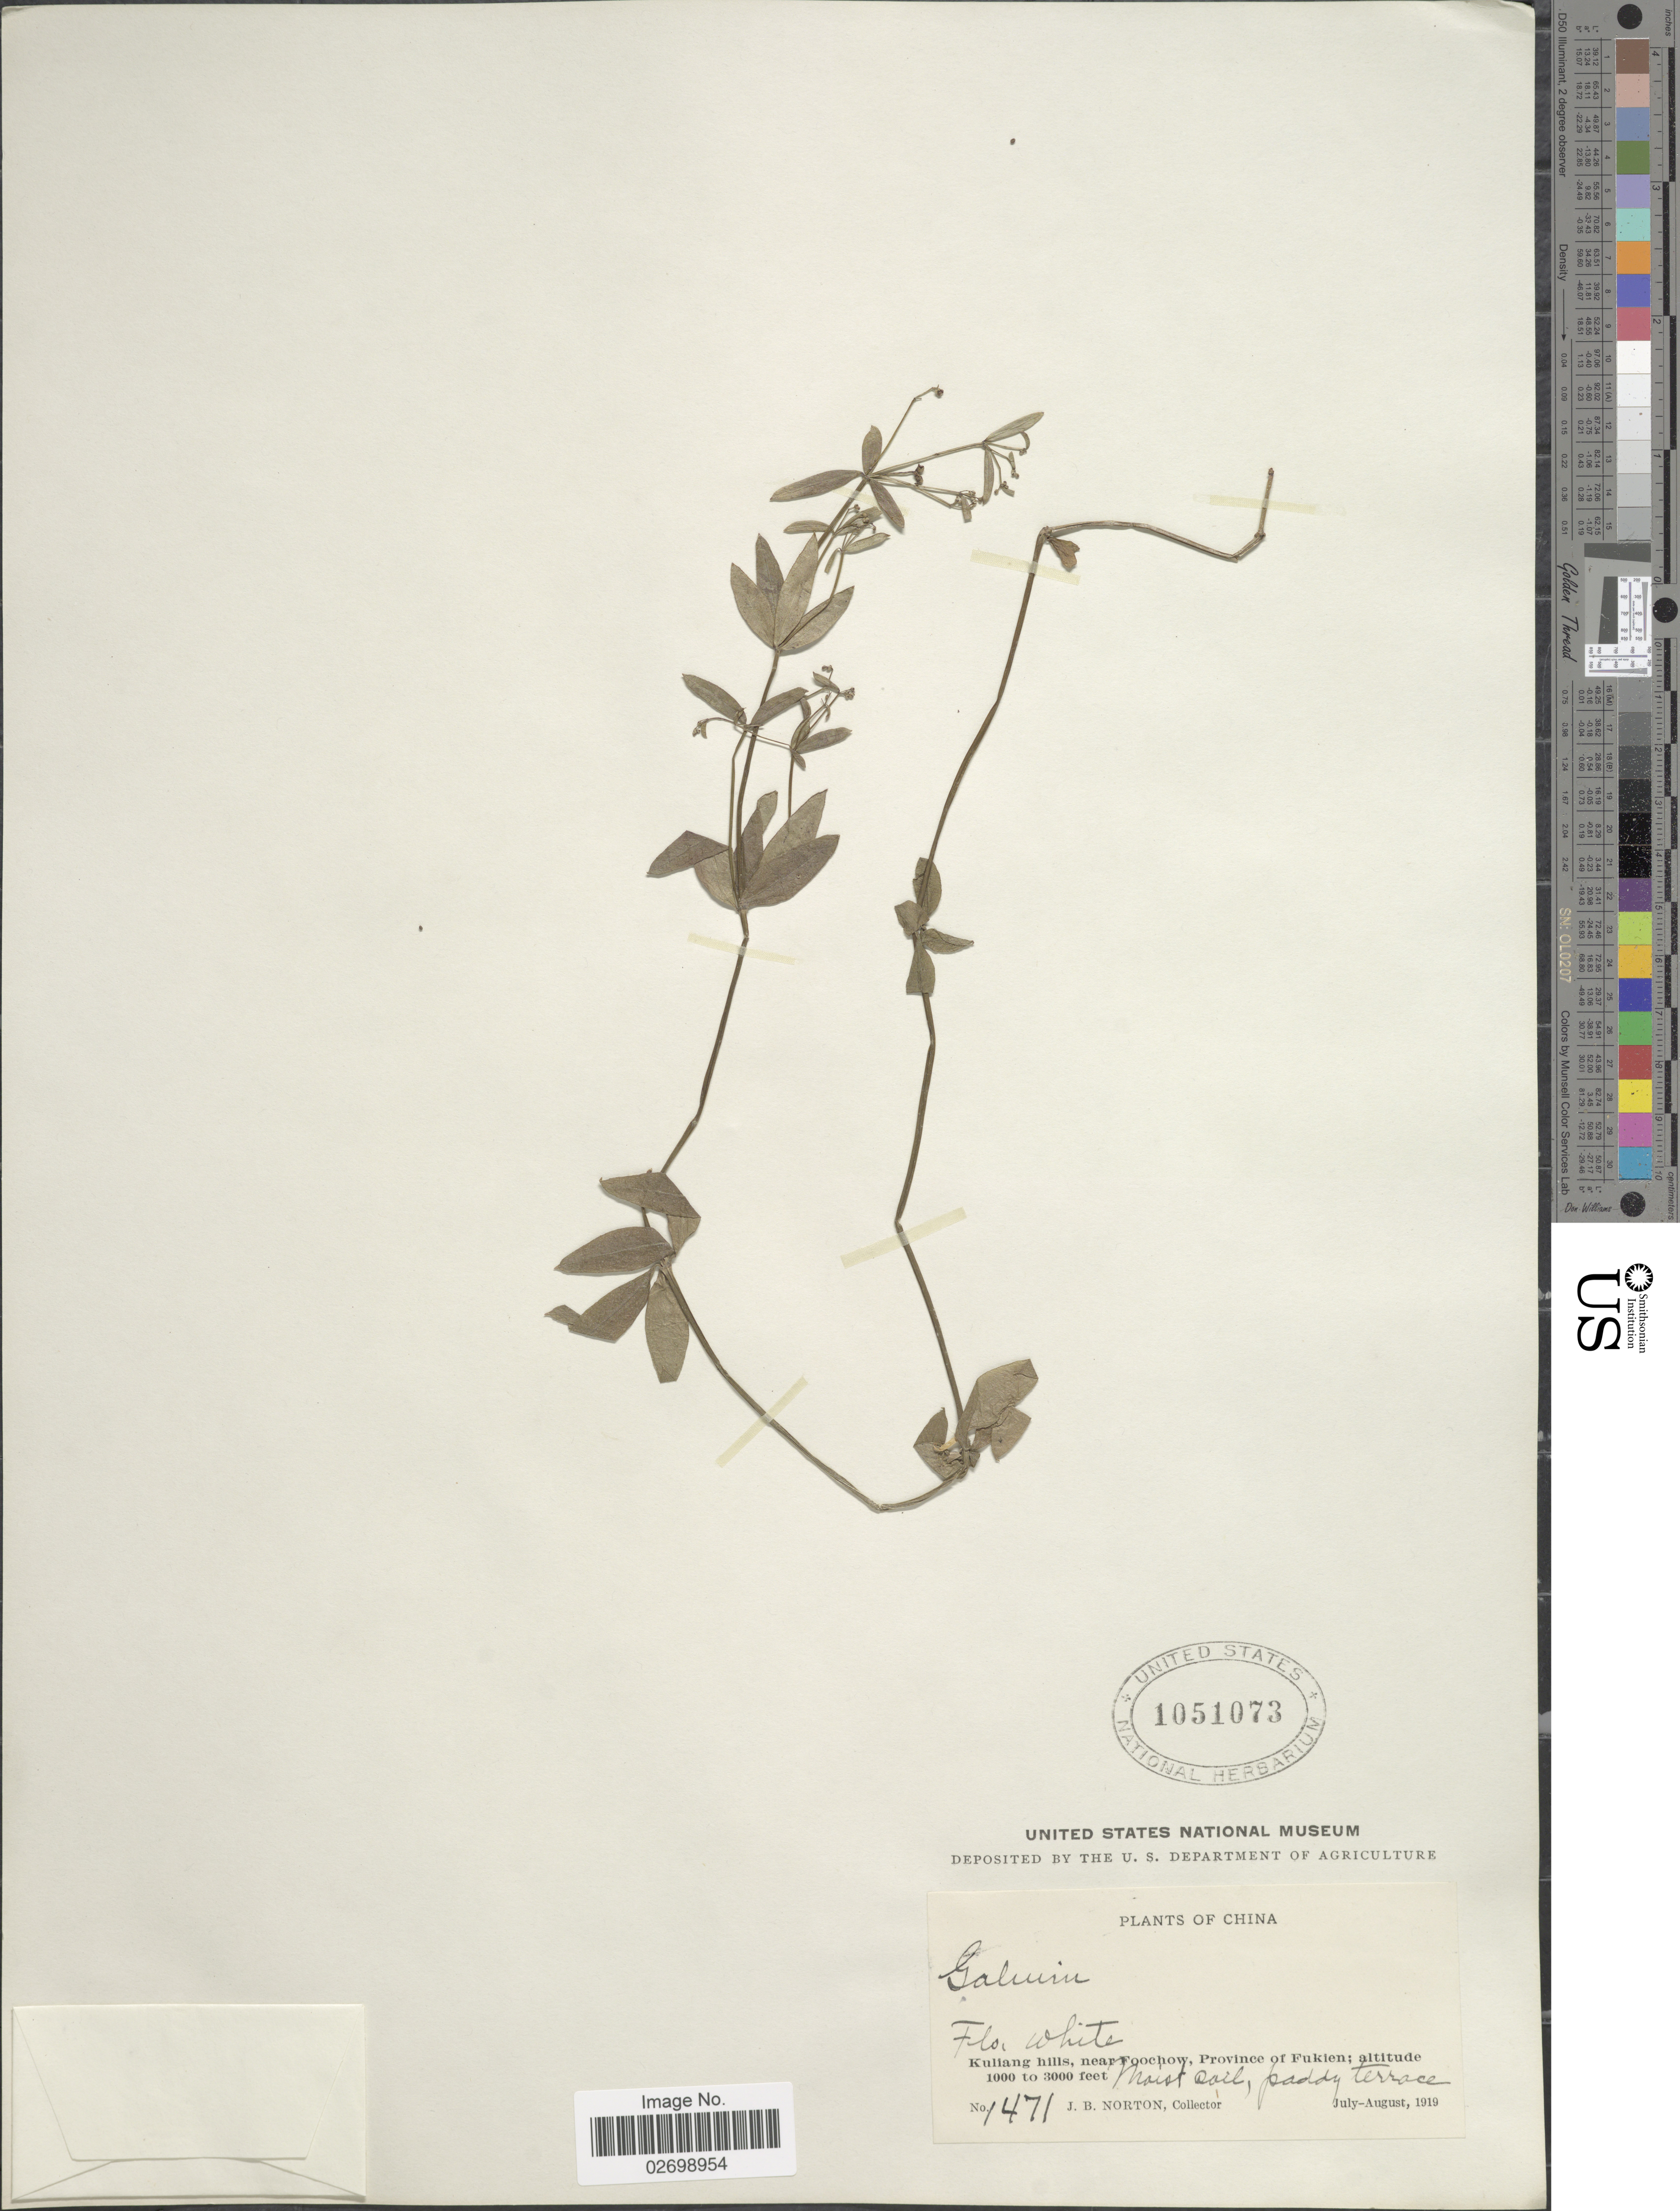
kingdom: Plantae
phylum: Tracheophyta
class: Magnoliopsida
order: Gentianales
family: Rubiaceae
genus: Galium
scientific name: Galium sp.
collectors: J. B. Norton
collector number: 1471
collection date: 1919-07/1919-08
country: China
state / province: Fujian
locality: Kuliang hills, near Foochow, Province of Fukien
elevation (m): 305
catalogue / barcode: US 1051073